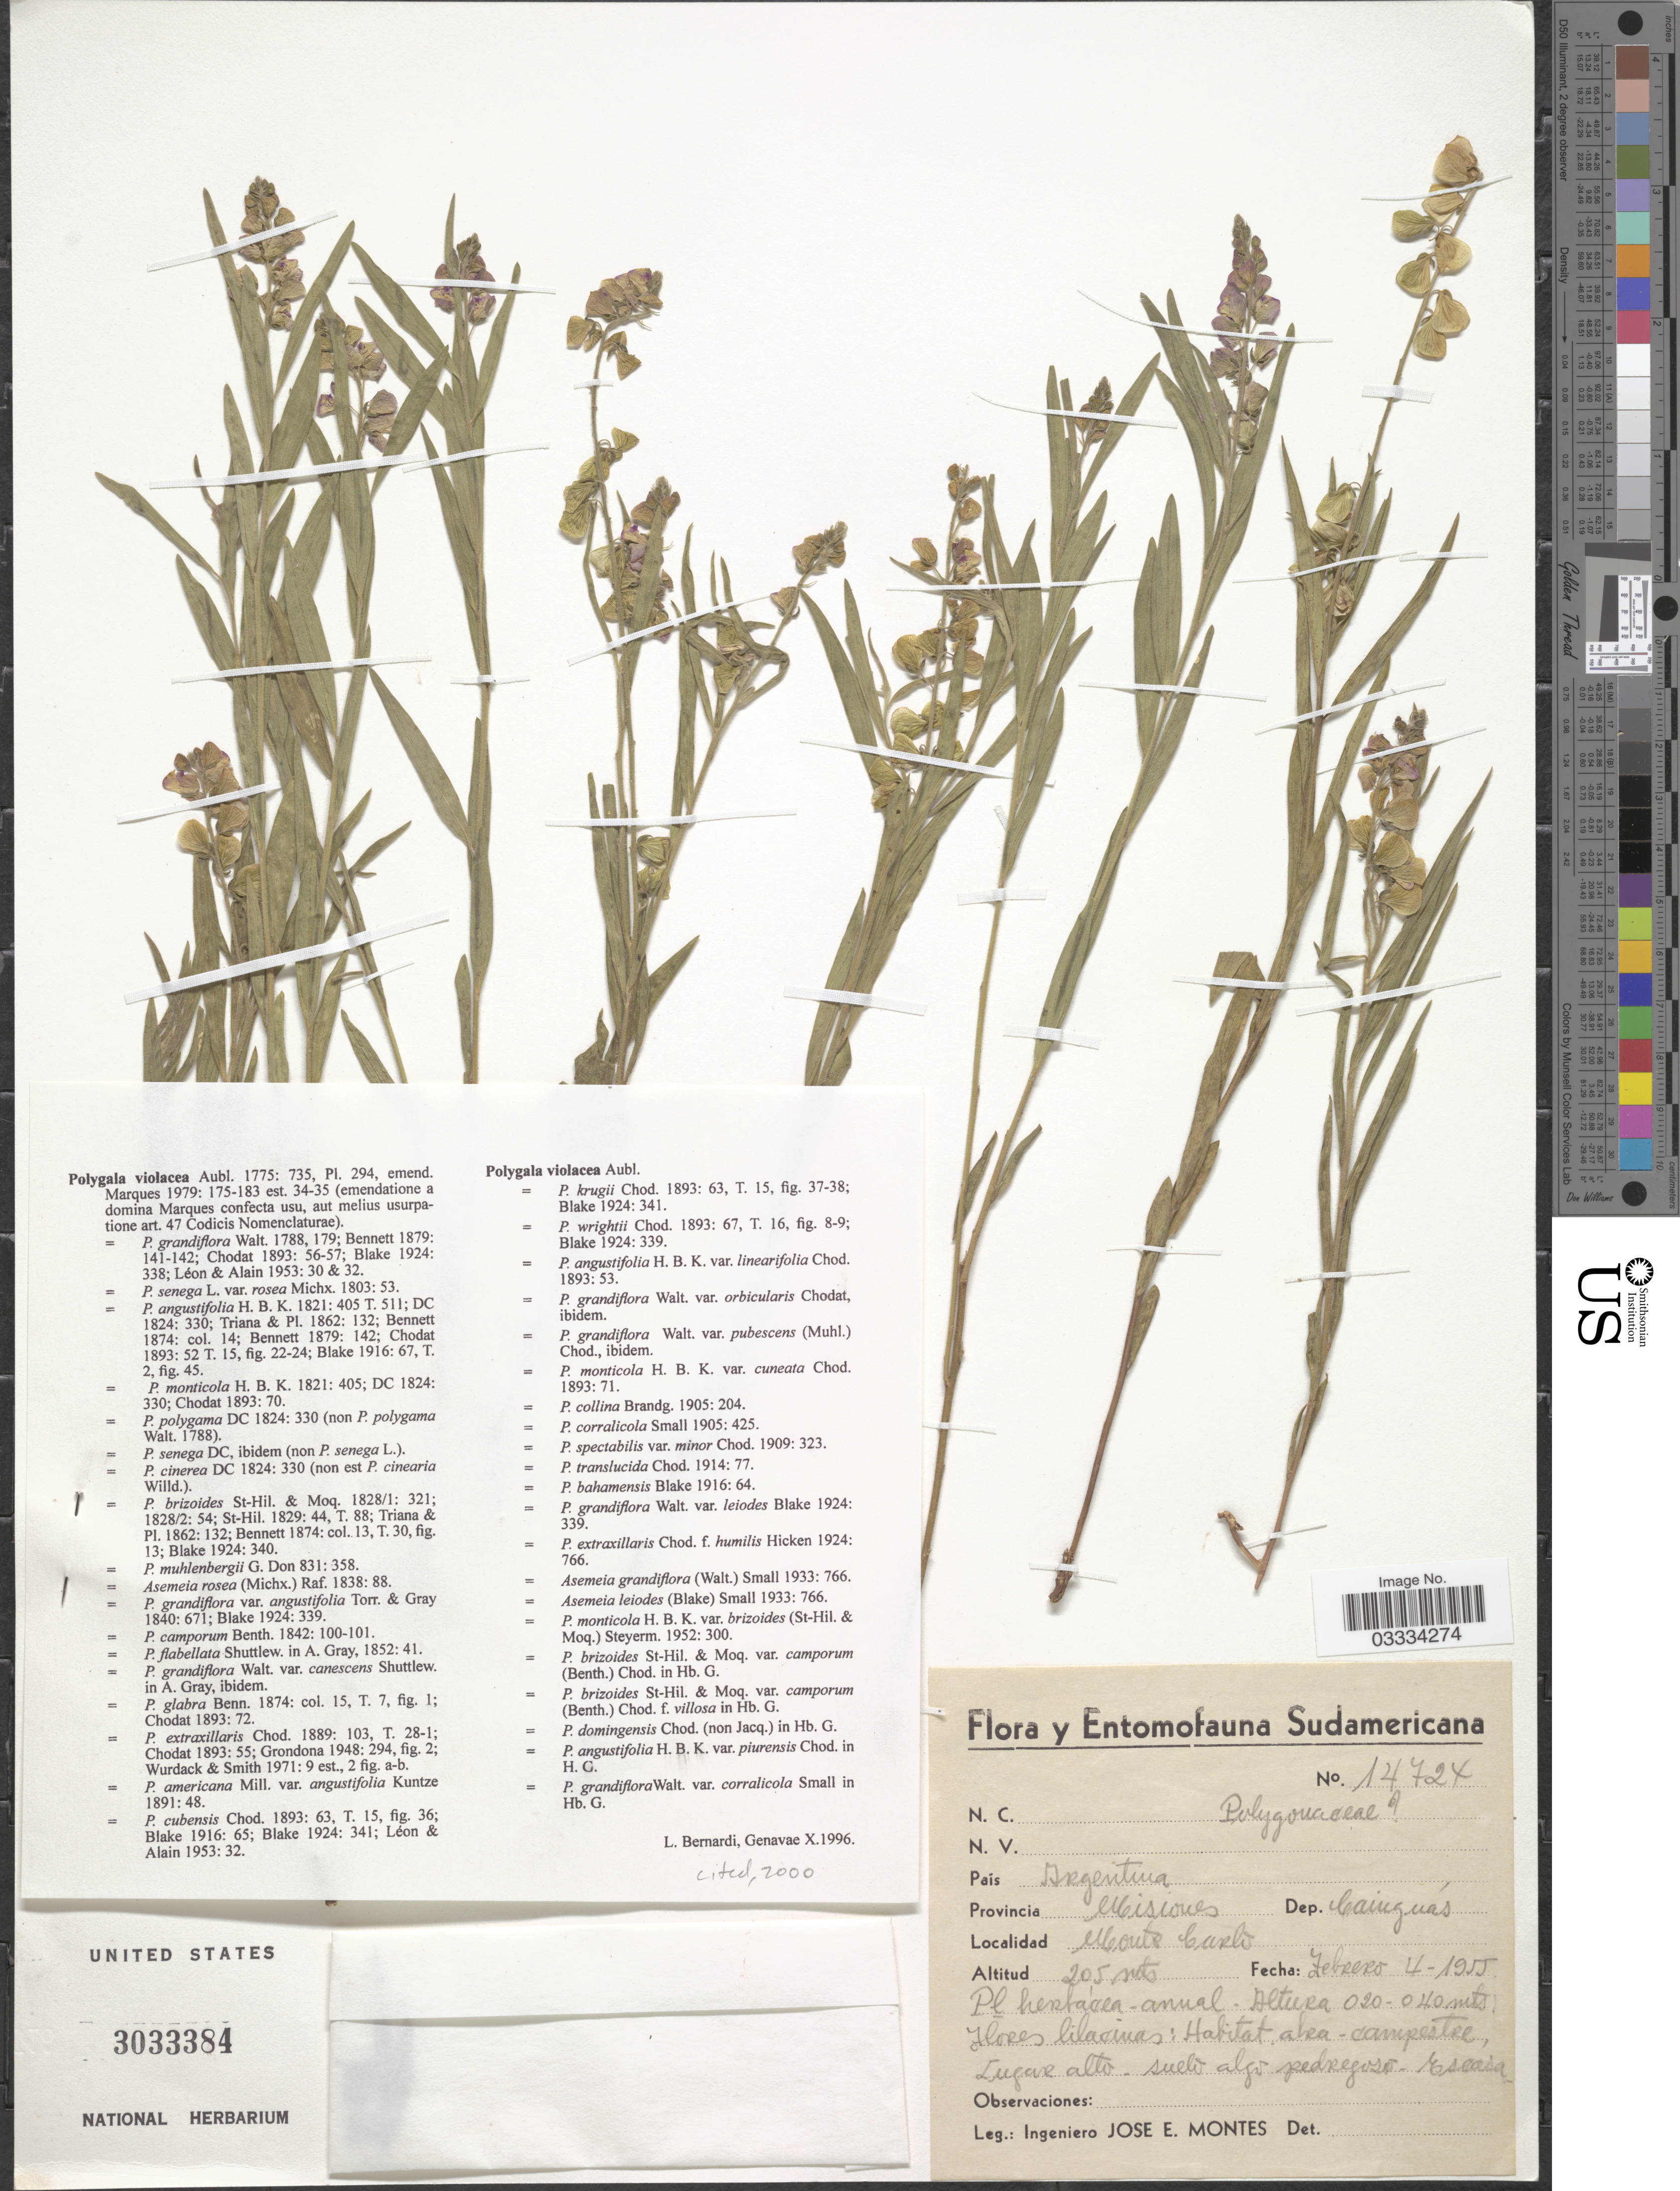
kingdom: Plantae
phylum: Tracheophyta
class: Magnoliopsida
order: Fabales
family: Polygalaceae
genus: Asemeia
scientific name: Asemeia violacea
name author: (Aubl.) J.F.B. Pastore & J.R. Abbott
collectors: J. E. Montes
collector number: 14724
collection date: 1955-02-04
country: Argentina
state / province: Misiones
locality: Dep. Cainguás. Dep. Cainguás. Monte Carlo.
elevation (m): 205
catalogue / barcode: US 3033384